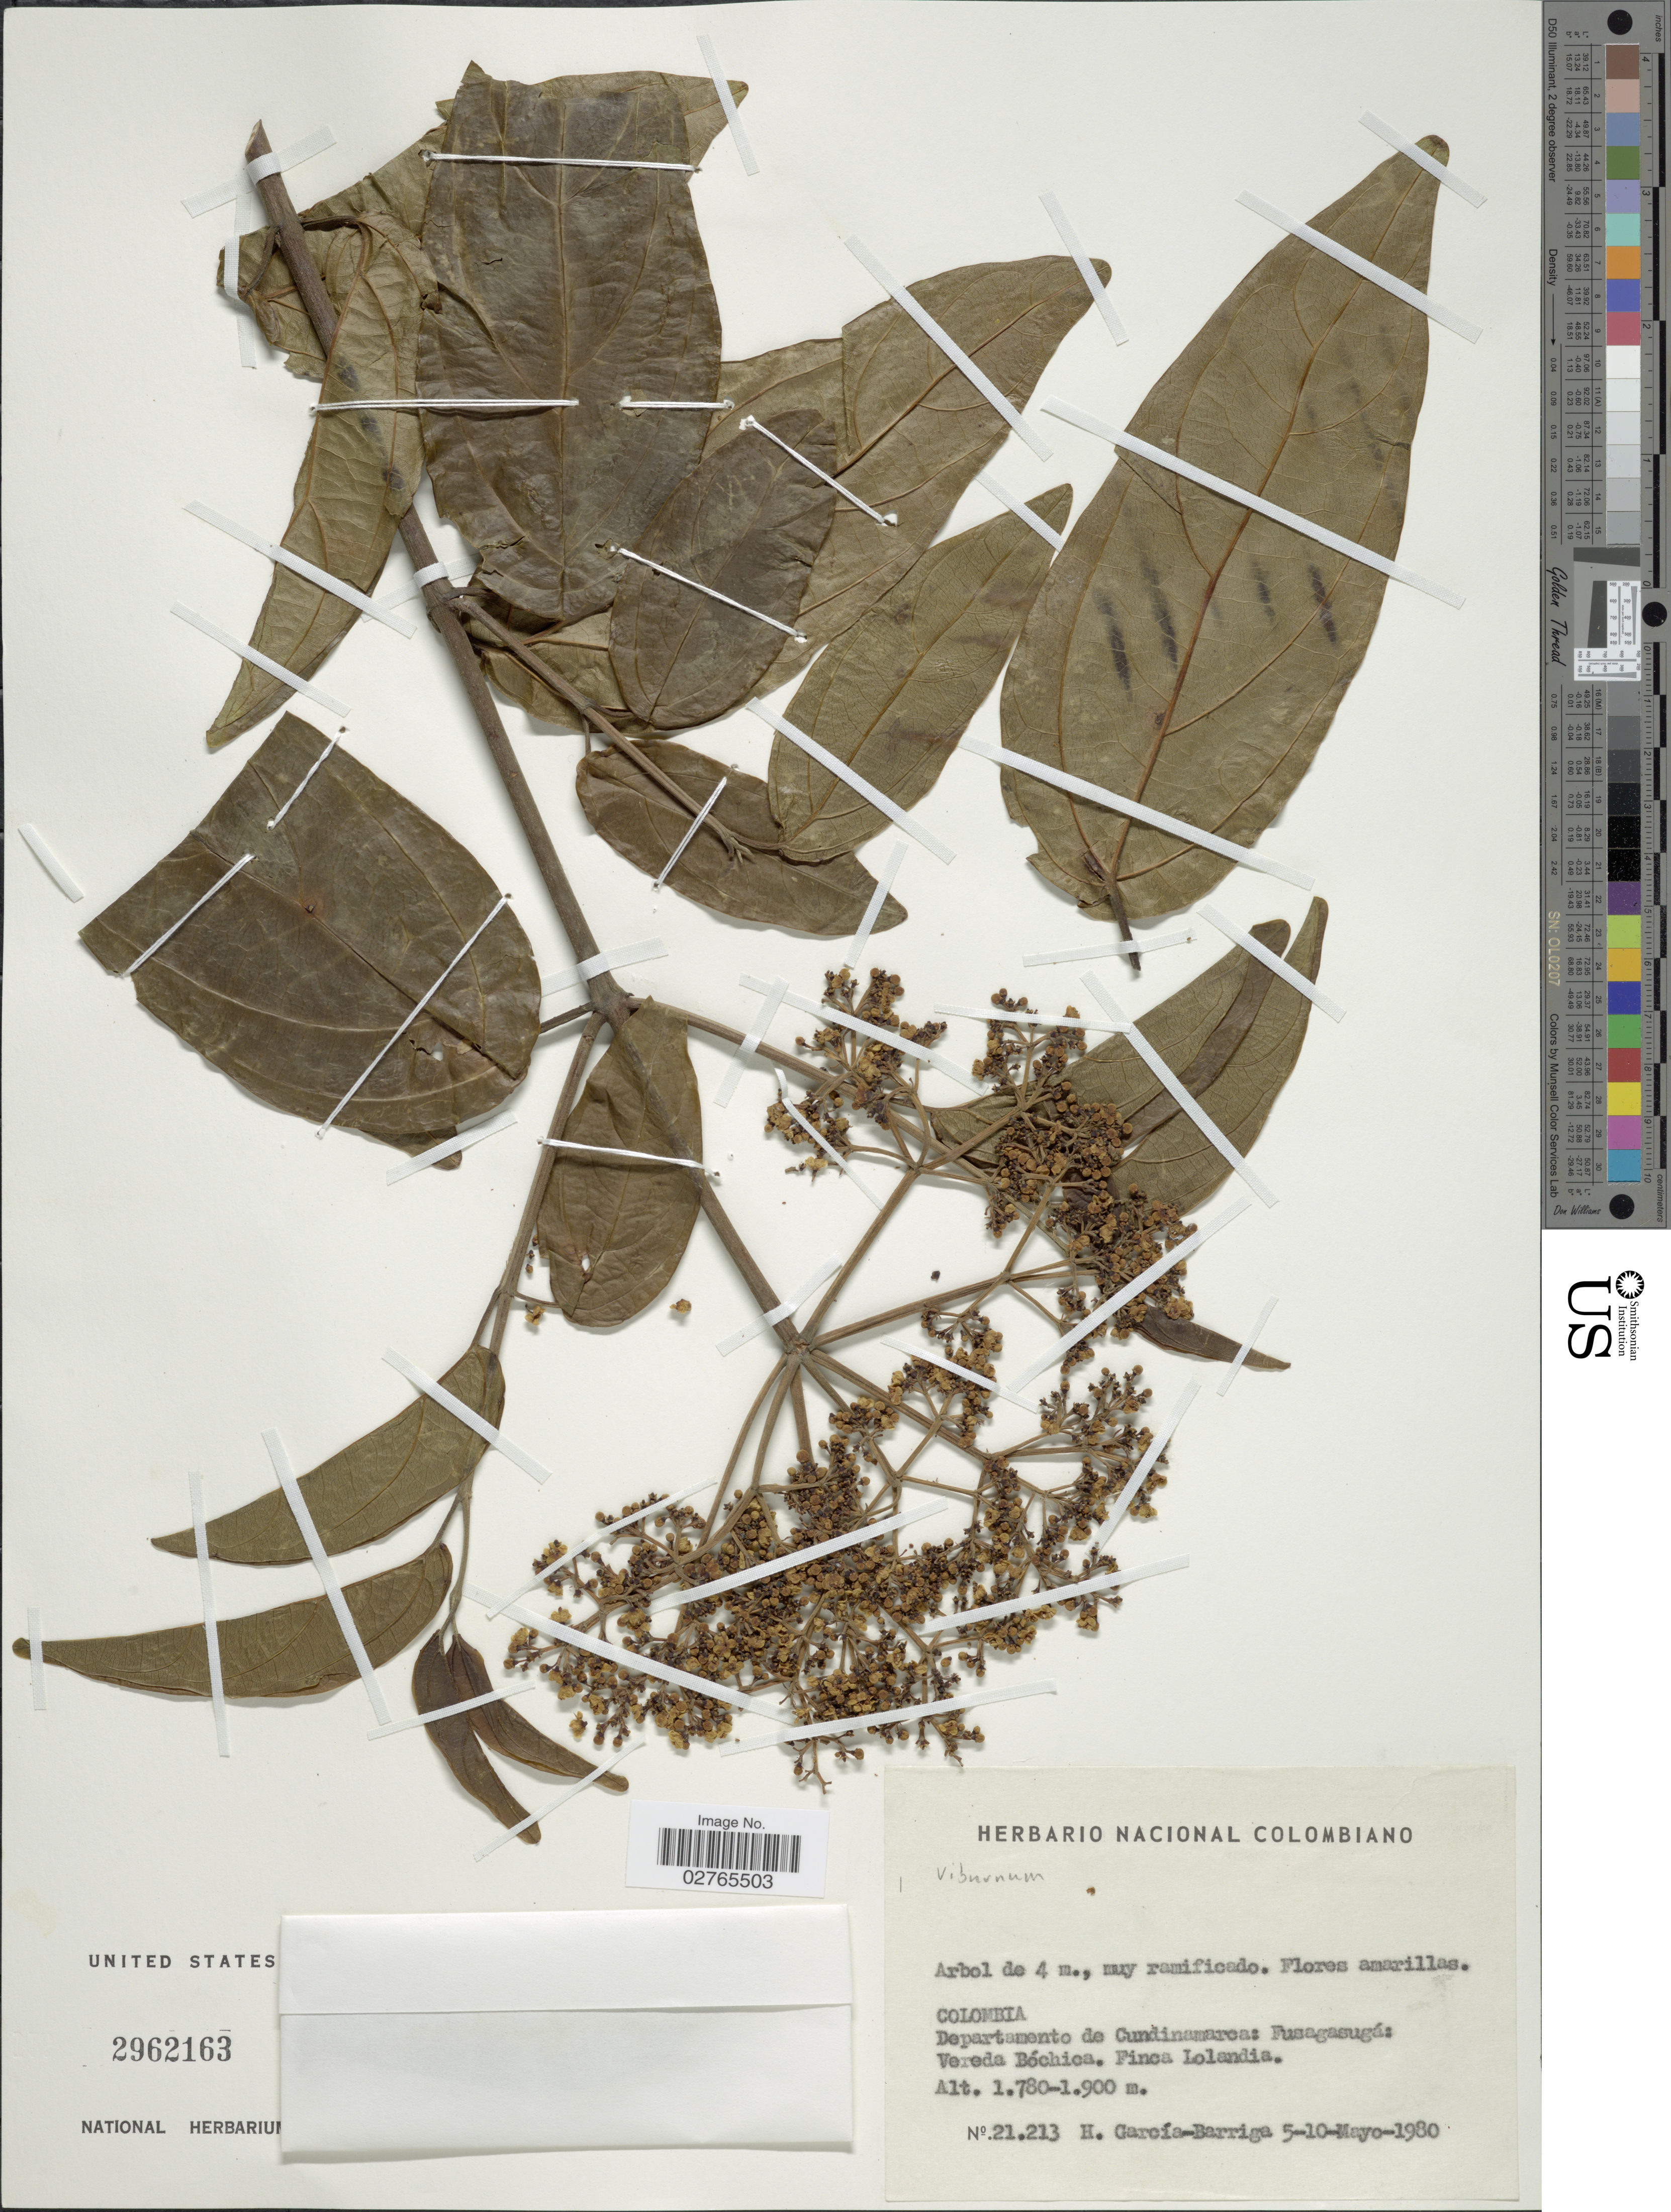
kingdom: Plantae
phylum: Tracheophyta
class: Magnoliopsida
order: Dipsacales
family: Viburnaceae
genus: Viburnum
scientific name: Viburnum sp.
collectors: H. García Barriga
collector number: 212113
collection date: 1980-05-05/1980-05-10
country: Colombia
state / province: Cundinamarca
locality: Departamento de Cundinamarca: Fusagasugá: Vereda Bóchica. Finca Lolandia.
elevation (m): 1780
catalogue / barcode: US 2962163